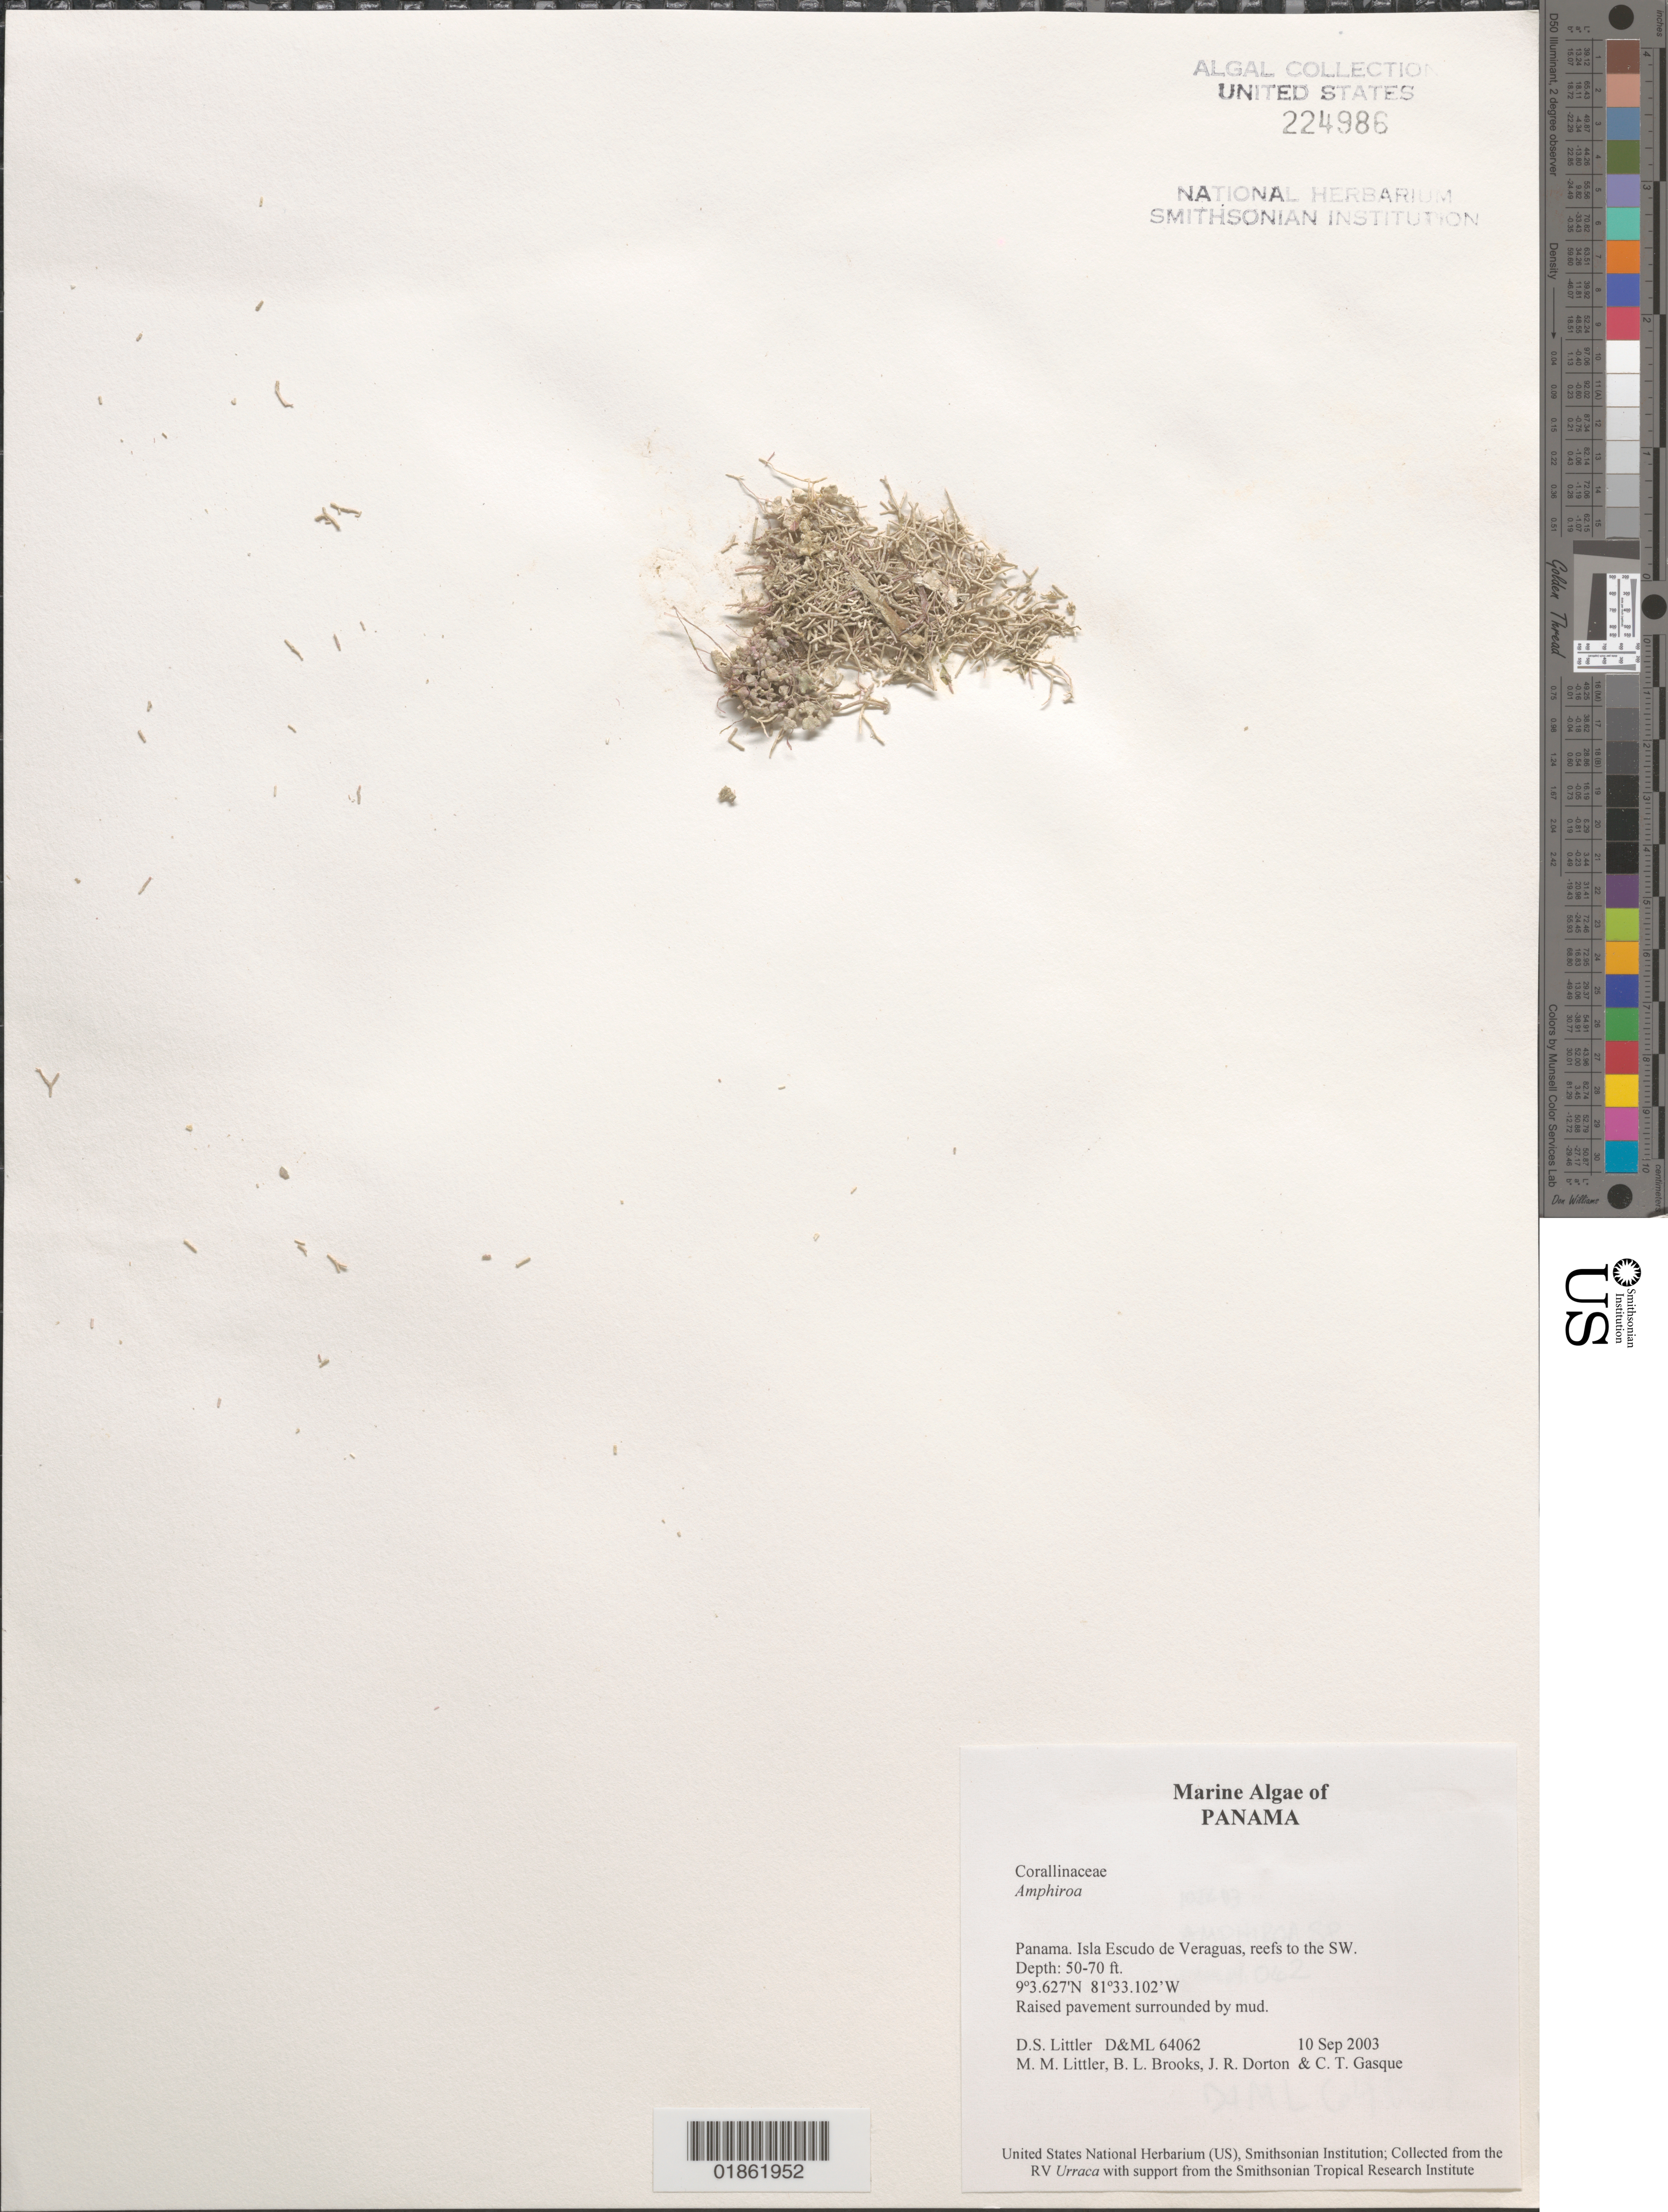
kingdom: Plantae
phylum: Rhodophyta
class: Florideophyceae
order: Corallinales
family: Lithophyllaceae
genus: Amphiroa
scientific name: Amphiroa sp.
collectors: D. S. Littler, M. M. Littler & C. Gasque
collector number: D&ML 64062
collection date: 2003-09-10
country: Panama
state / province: Ngöbe-Buglé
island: Escudo de Veraguas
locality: Isla Escudo de Veraguas, reefs S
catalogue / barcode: US 224986